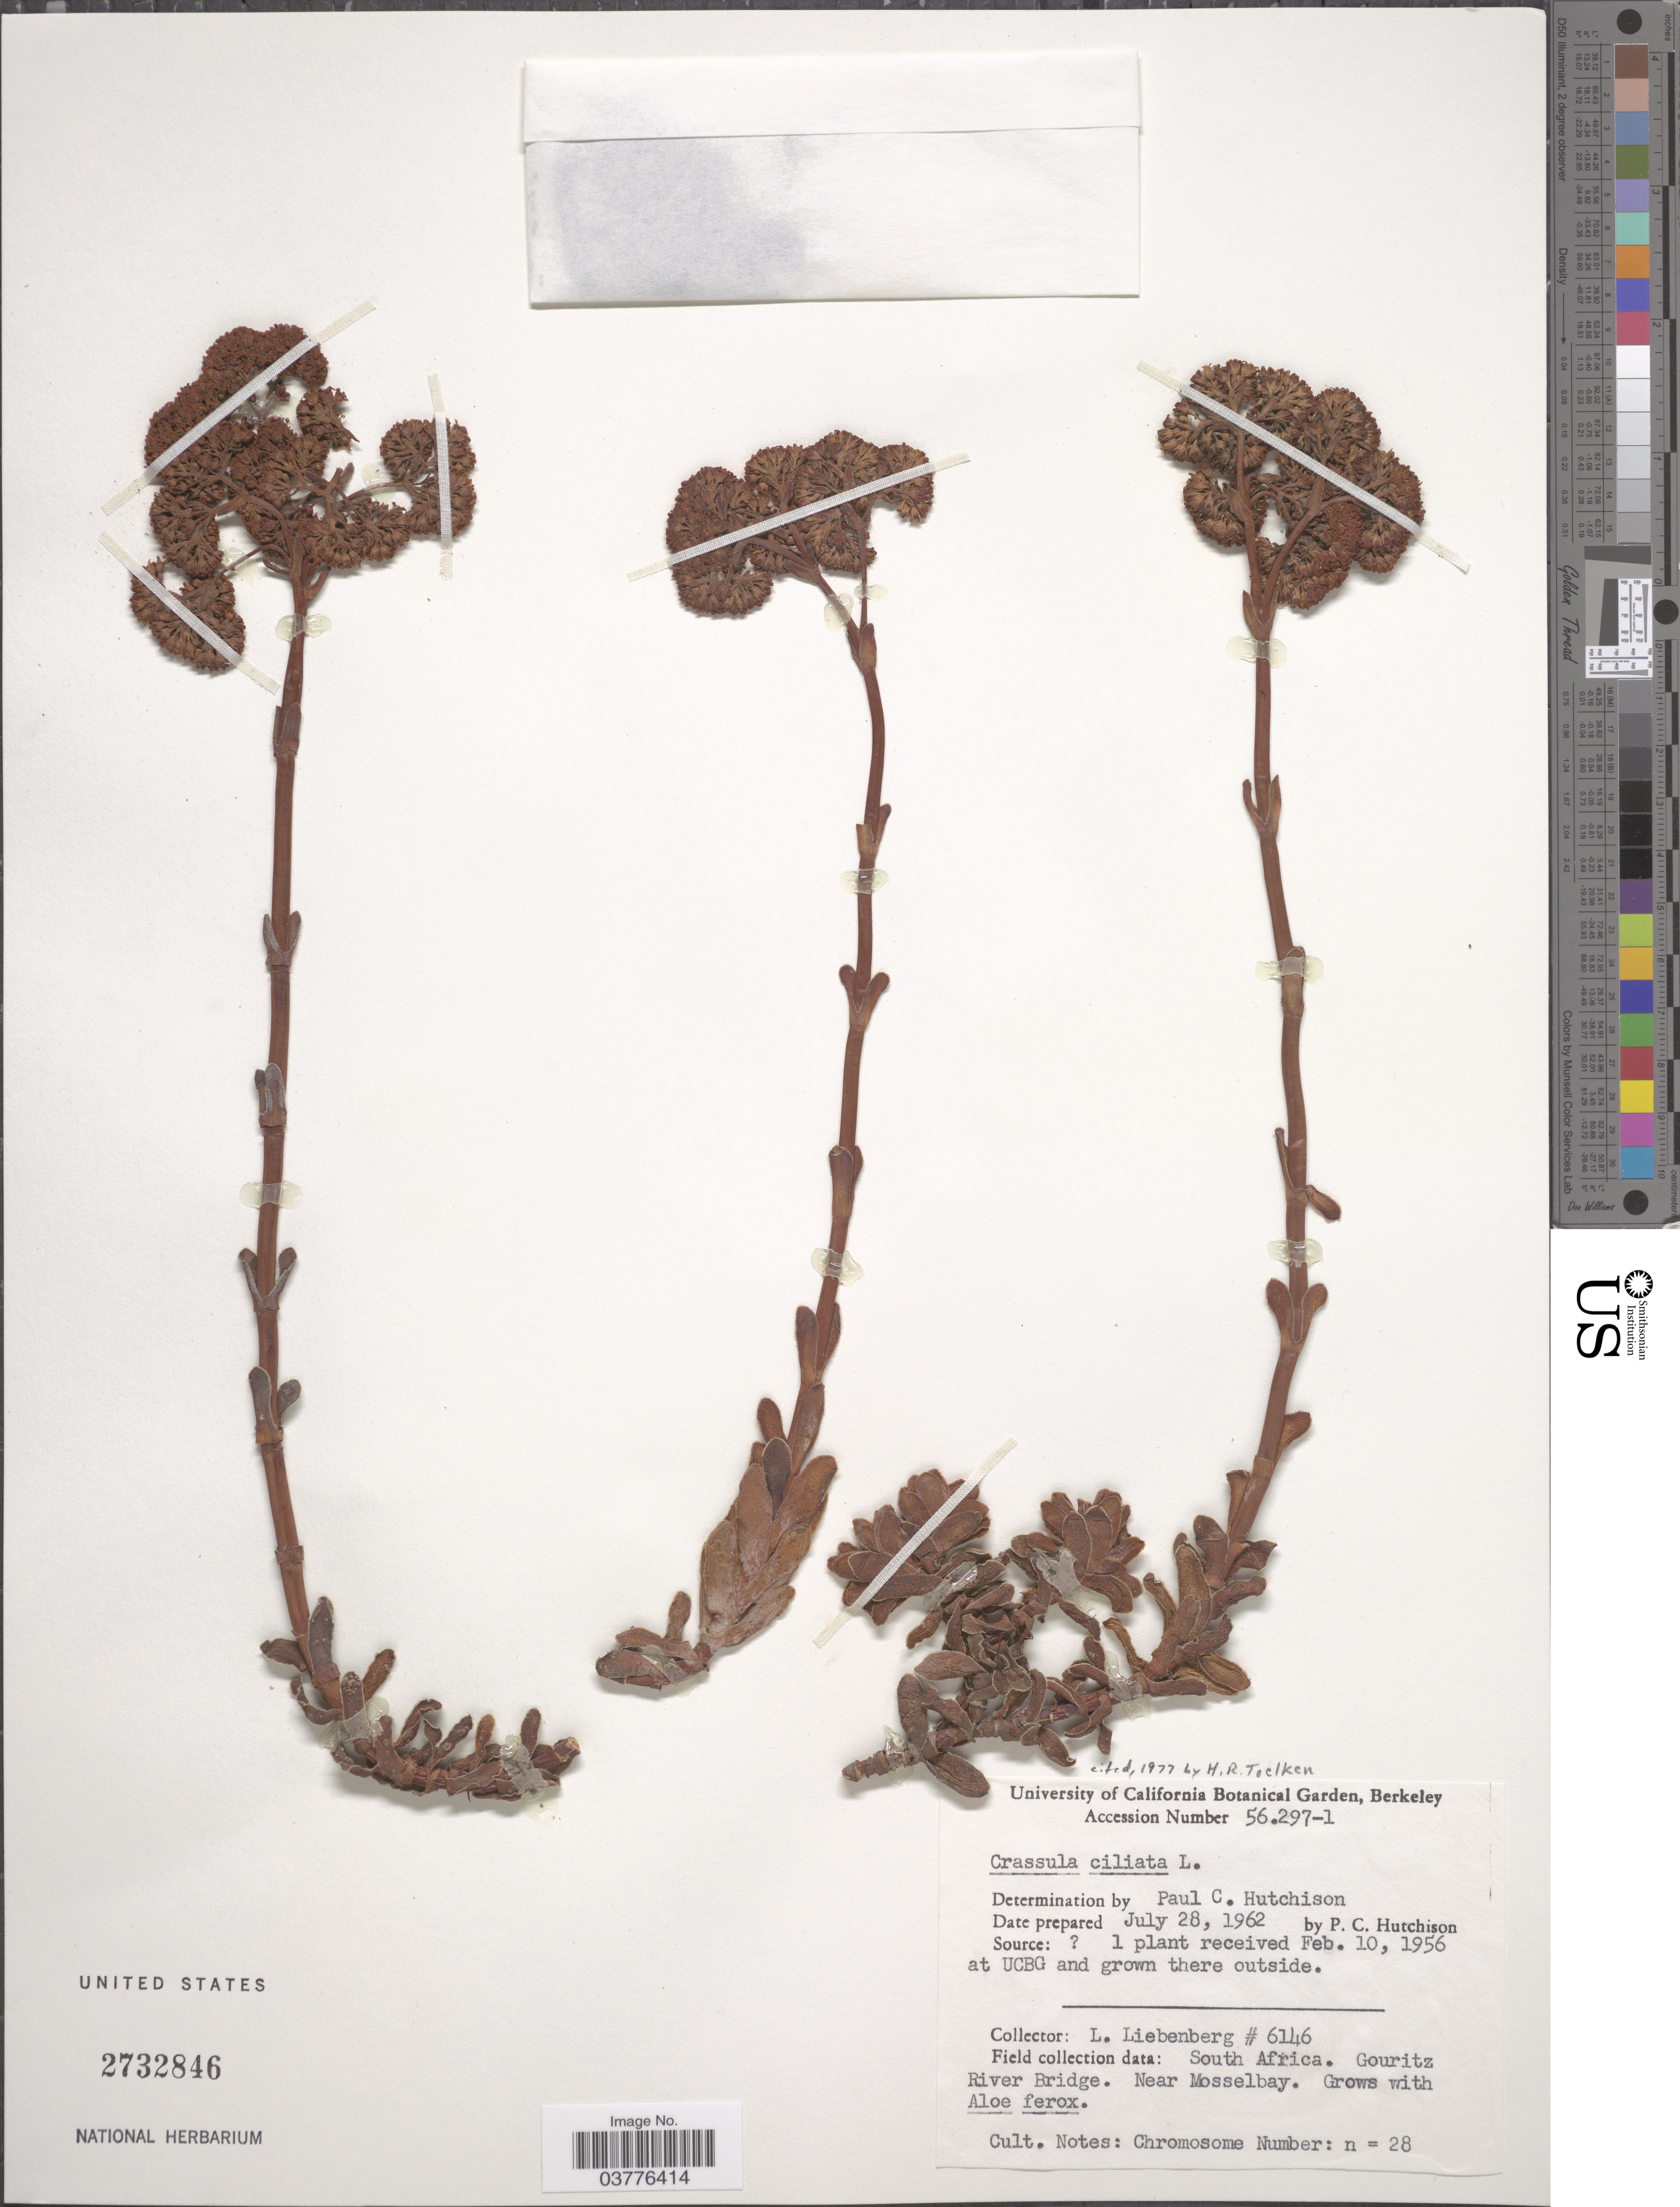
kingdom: Plantae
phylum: Tracheophyta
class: Magnoliopsida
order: Saxifragales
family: Crassulaceae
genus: Crassula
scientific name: Crassula ciliata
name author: L.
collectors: P. C. Hutchison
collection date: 1962-07-28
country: United States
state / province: California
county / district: Alameda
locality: University of California Botanical Garden, Berkeley.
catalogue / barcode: US 2732846